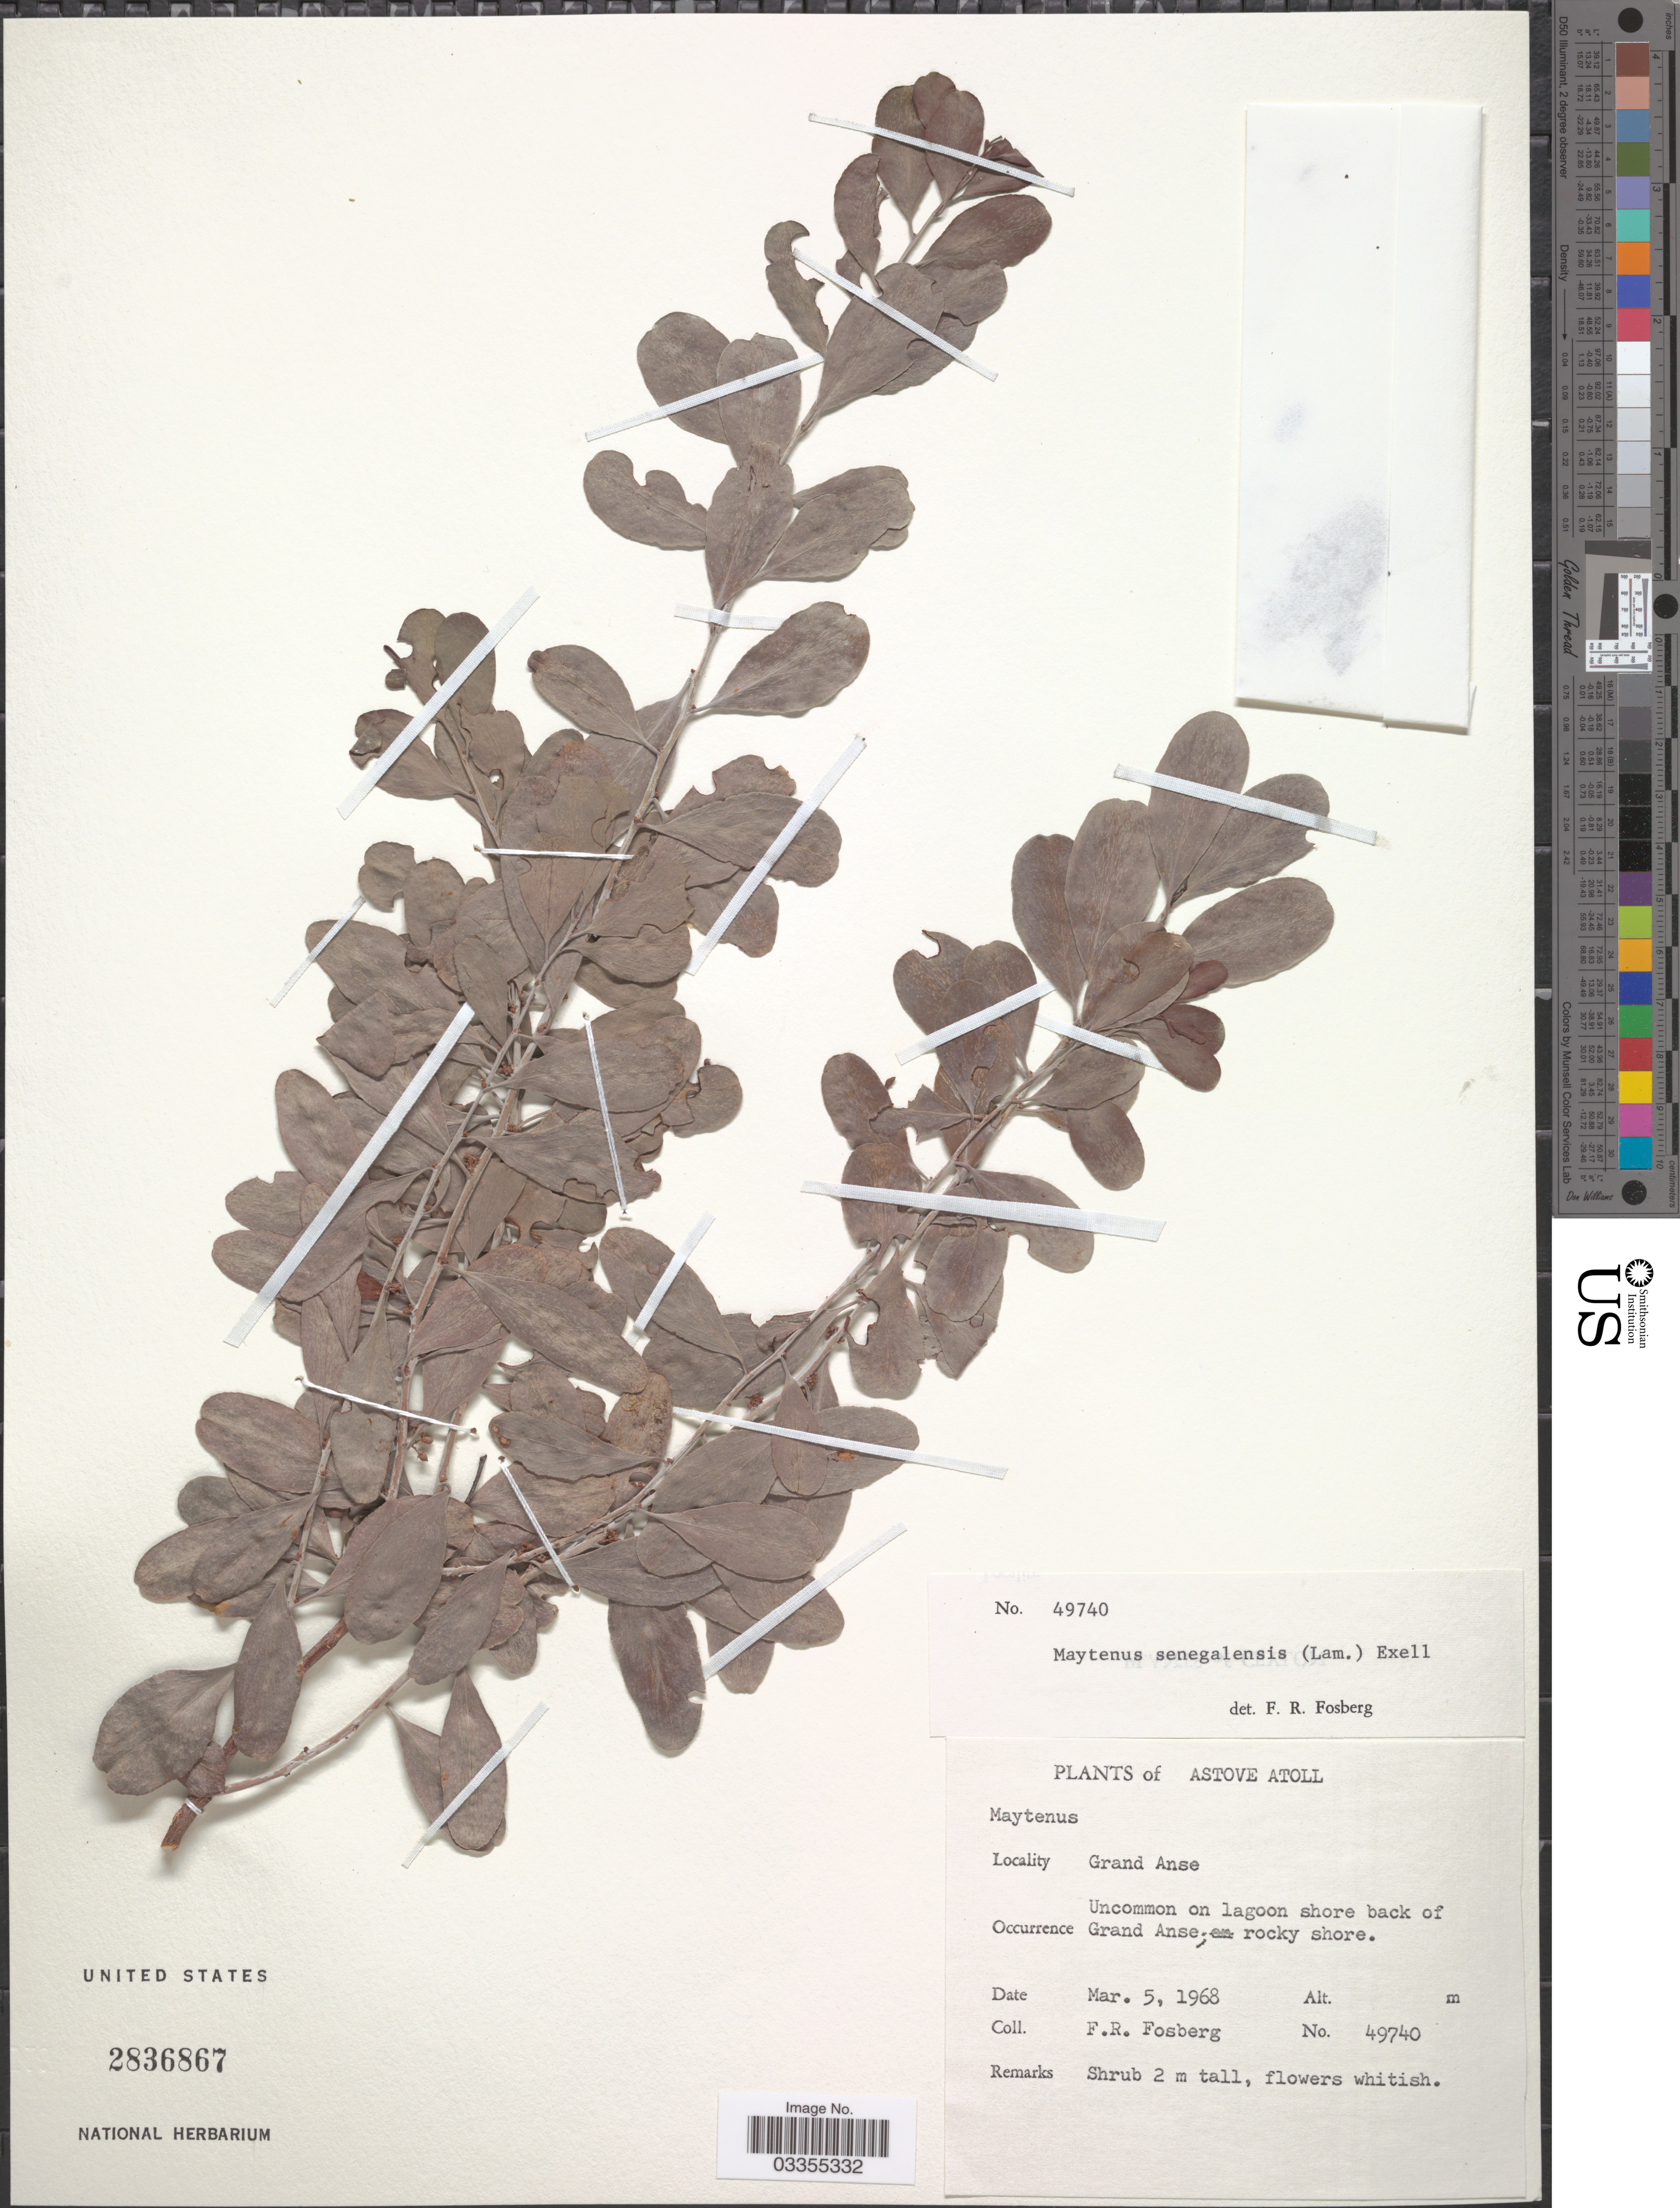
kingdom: Plantae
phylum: Tracheophyta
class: Magnoliopsida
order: Celastrales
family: Celastraceae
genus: Gymnosporia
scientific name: Gymnosporia grossulariae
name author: (Tul.) Loes.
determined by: Strong, Mark T., (BOT), Smithsonian Institution - National Museum of Natural History (UNITED STATES)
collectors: F. R. Fosberg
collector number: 49740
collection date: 1968-03-05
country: Seychelles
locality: Astove Atoll. Grand Anse.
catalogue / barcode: US 2836867